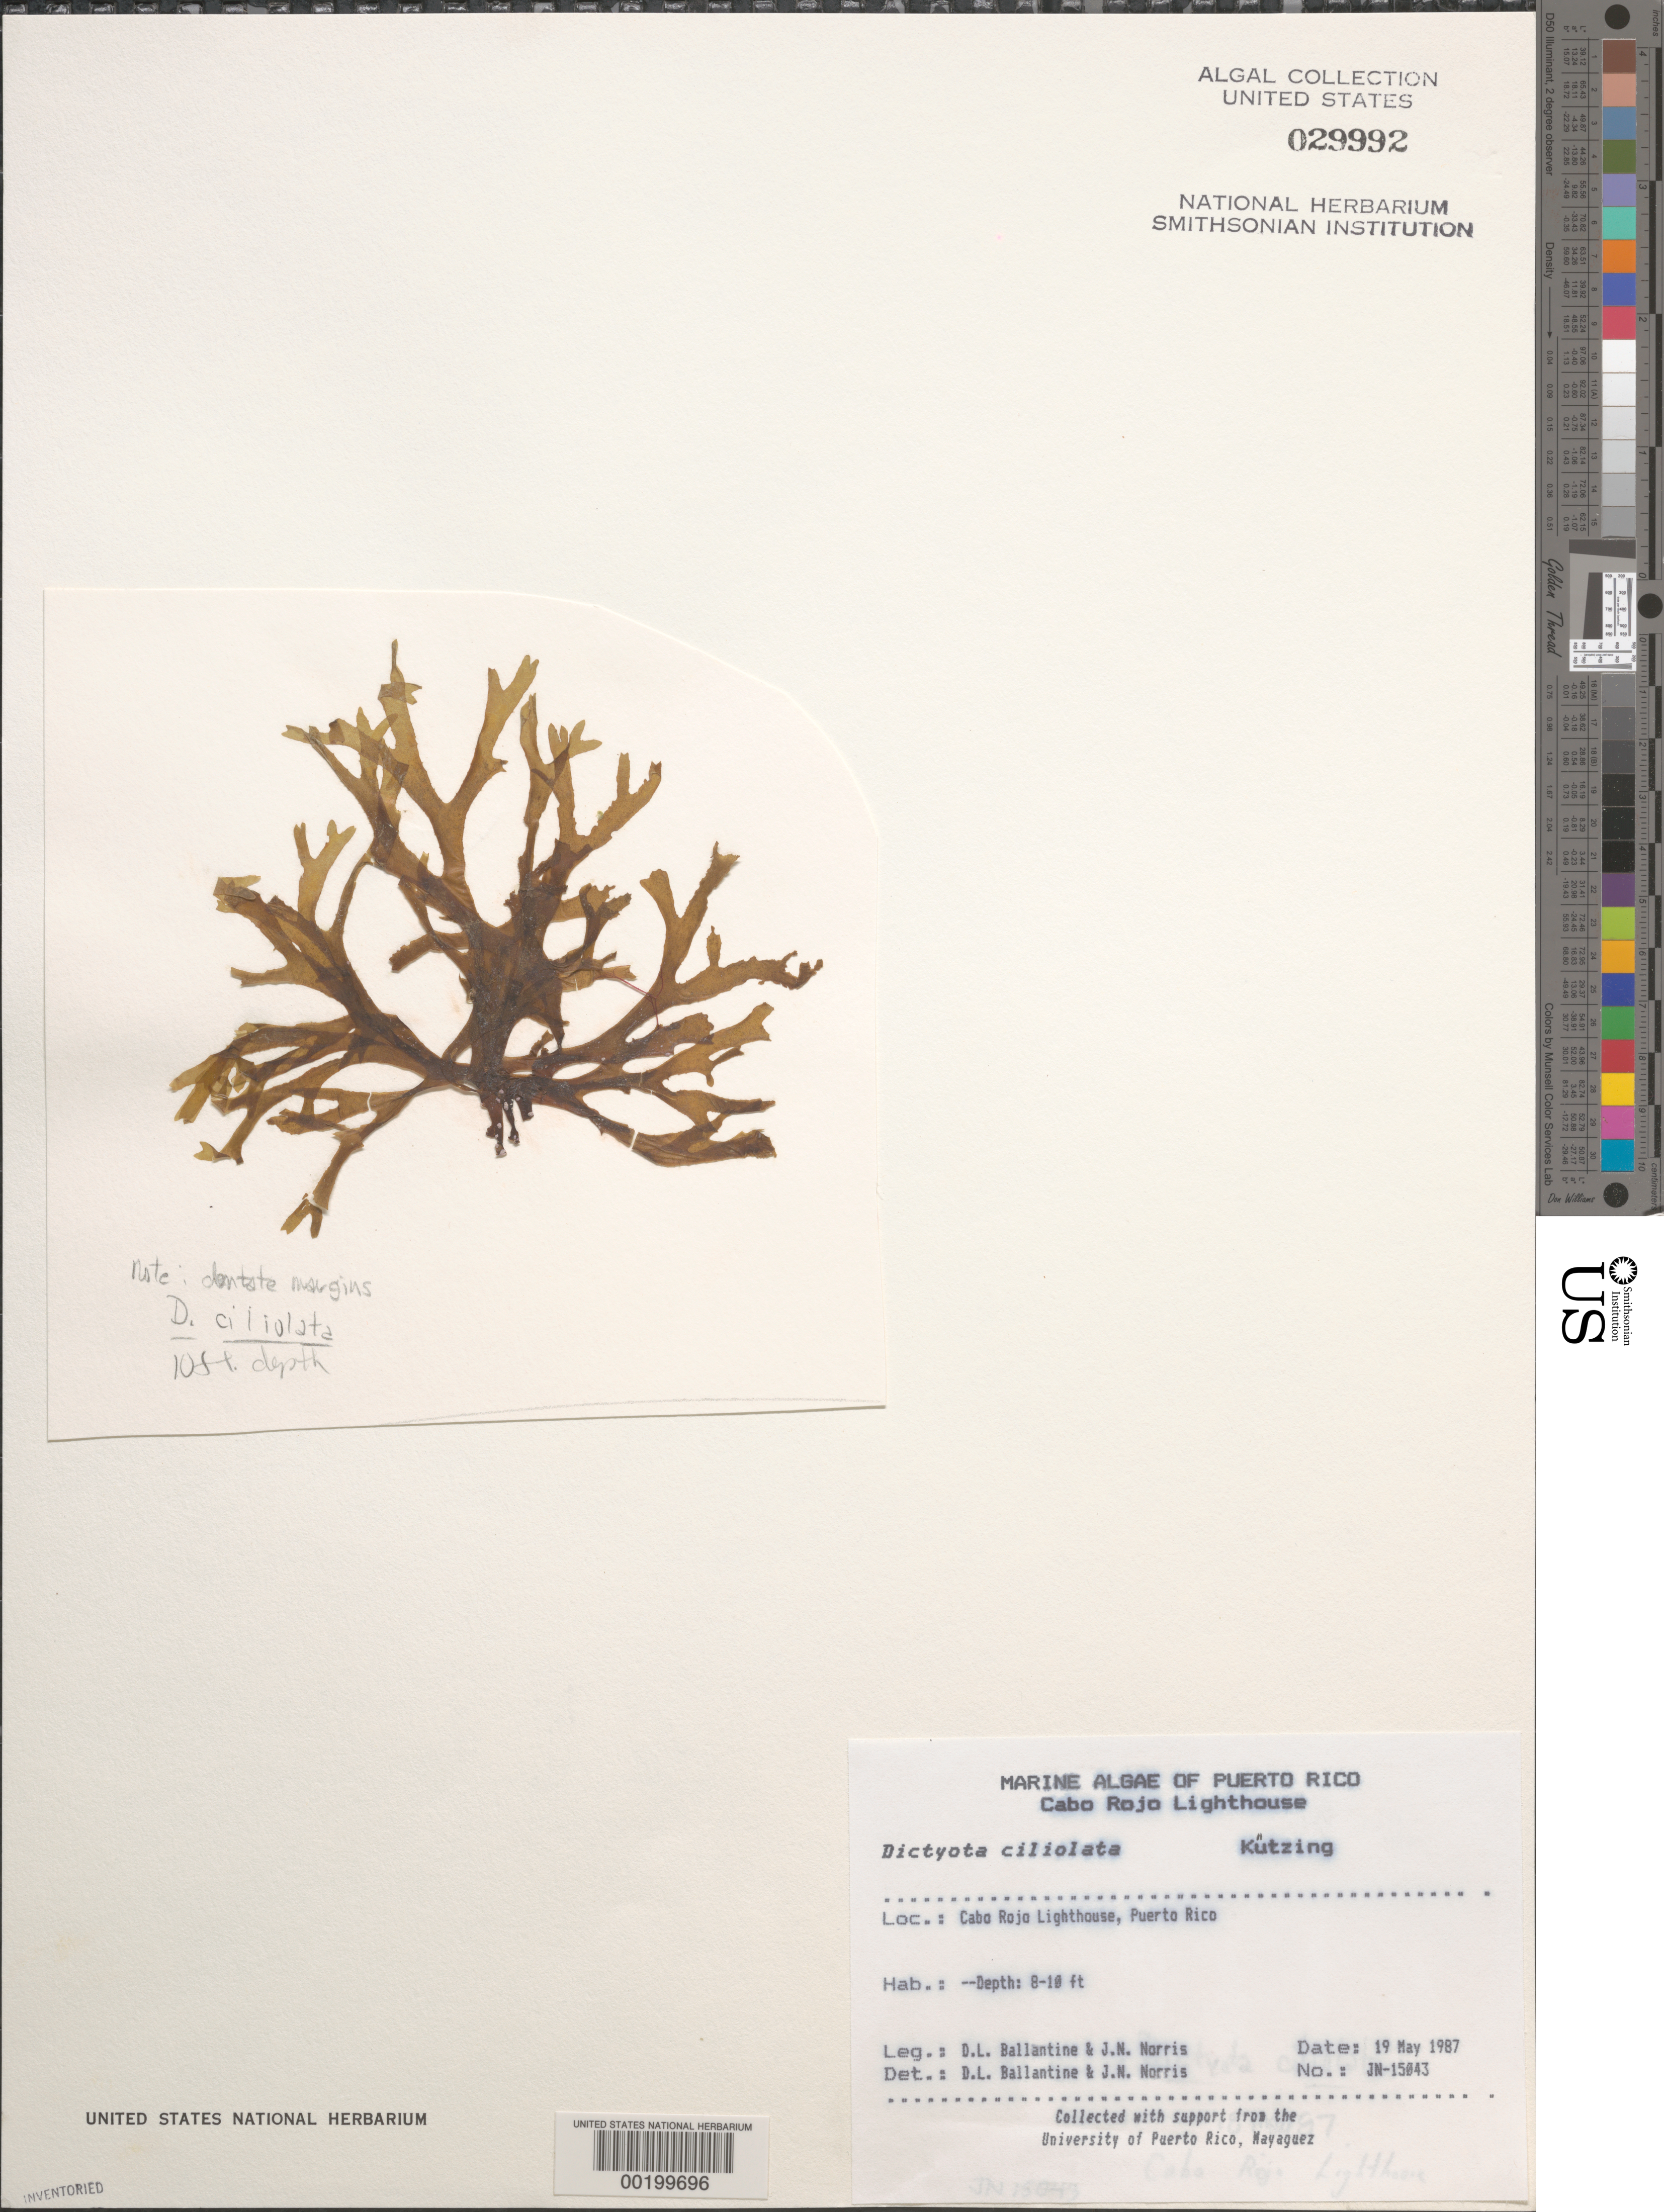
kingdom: Chromista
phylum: Ochrophyta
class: Phaeophyceae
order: Dictyotales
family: Dictyotaceae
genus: Dictyota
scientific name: Dictyota ciliolata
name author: Sond. ex Kütz.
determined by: Ballantine, D. L.; Norris, J. N.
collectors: D.L. Ballantine & J. N. Norris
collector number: JN-15043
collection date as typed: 19 May 1987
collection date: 1987-05-19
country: Puerto Rico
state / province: Cabo Rojo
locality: Cabo Rojo Lighthouse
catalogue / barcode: US 29992